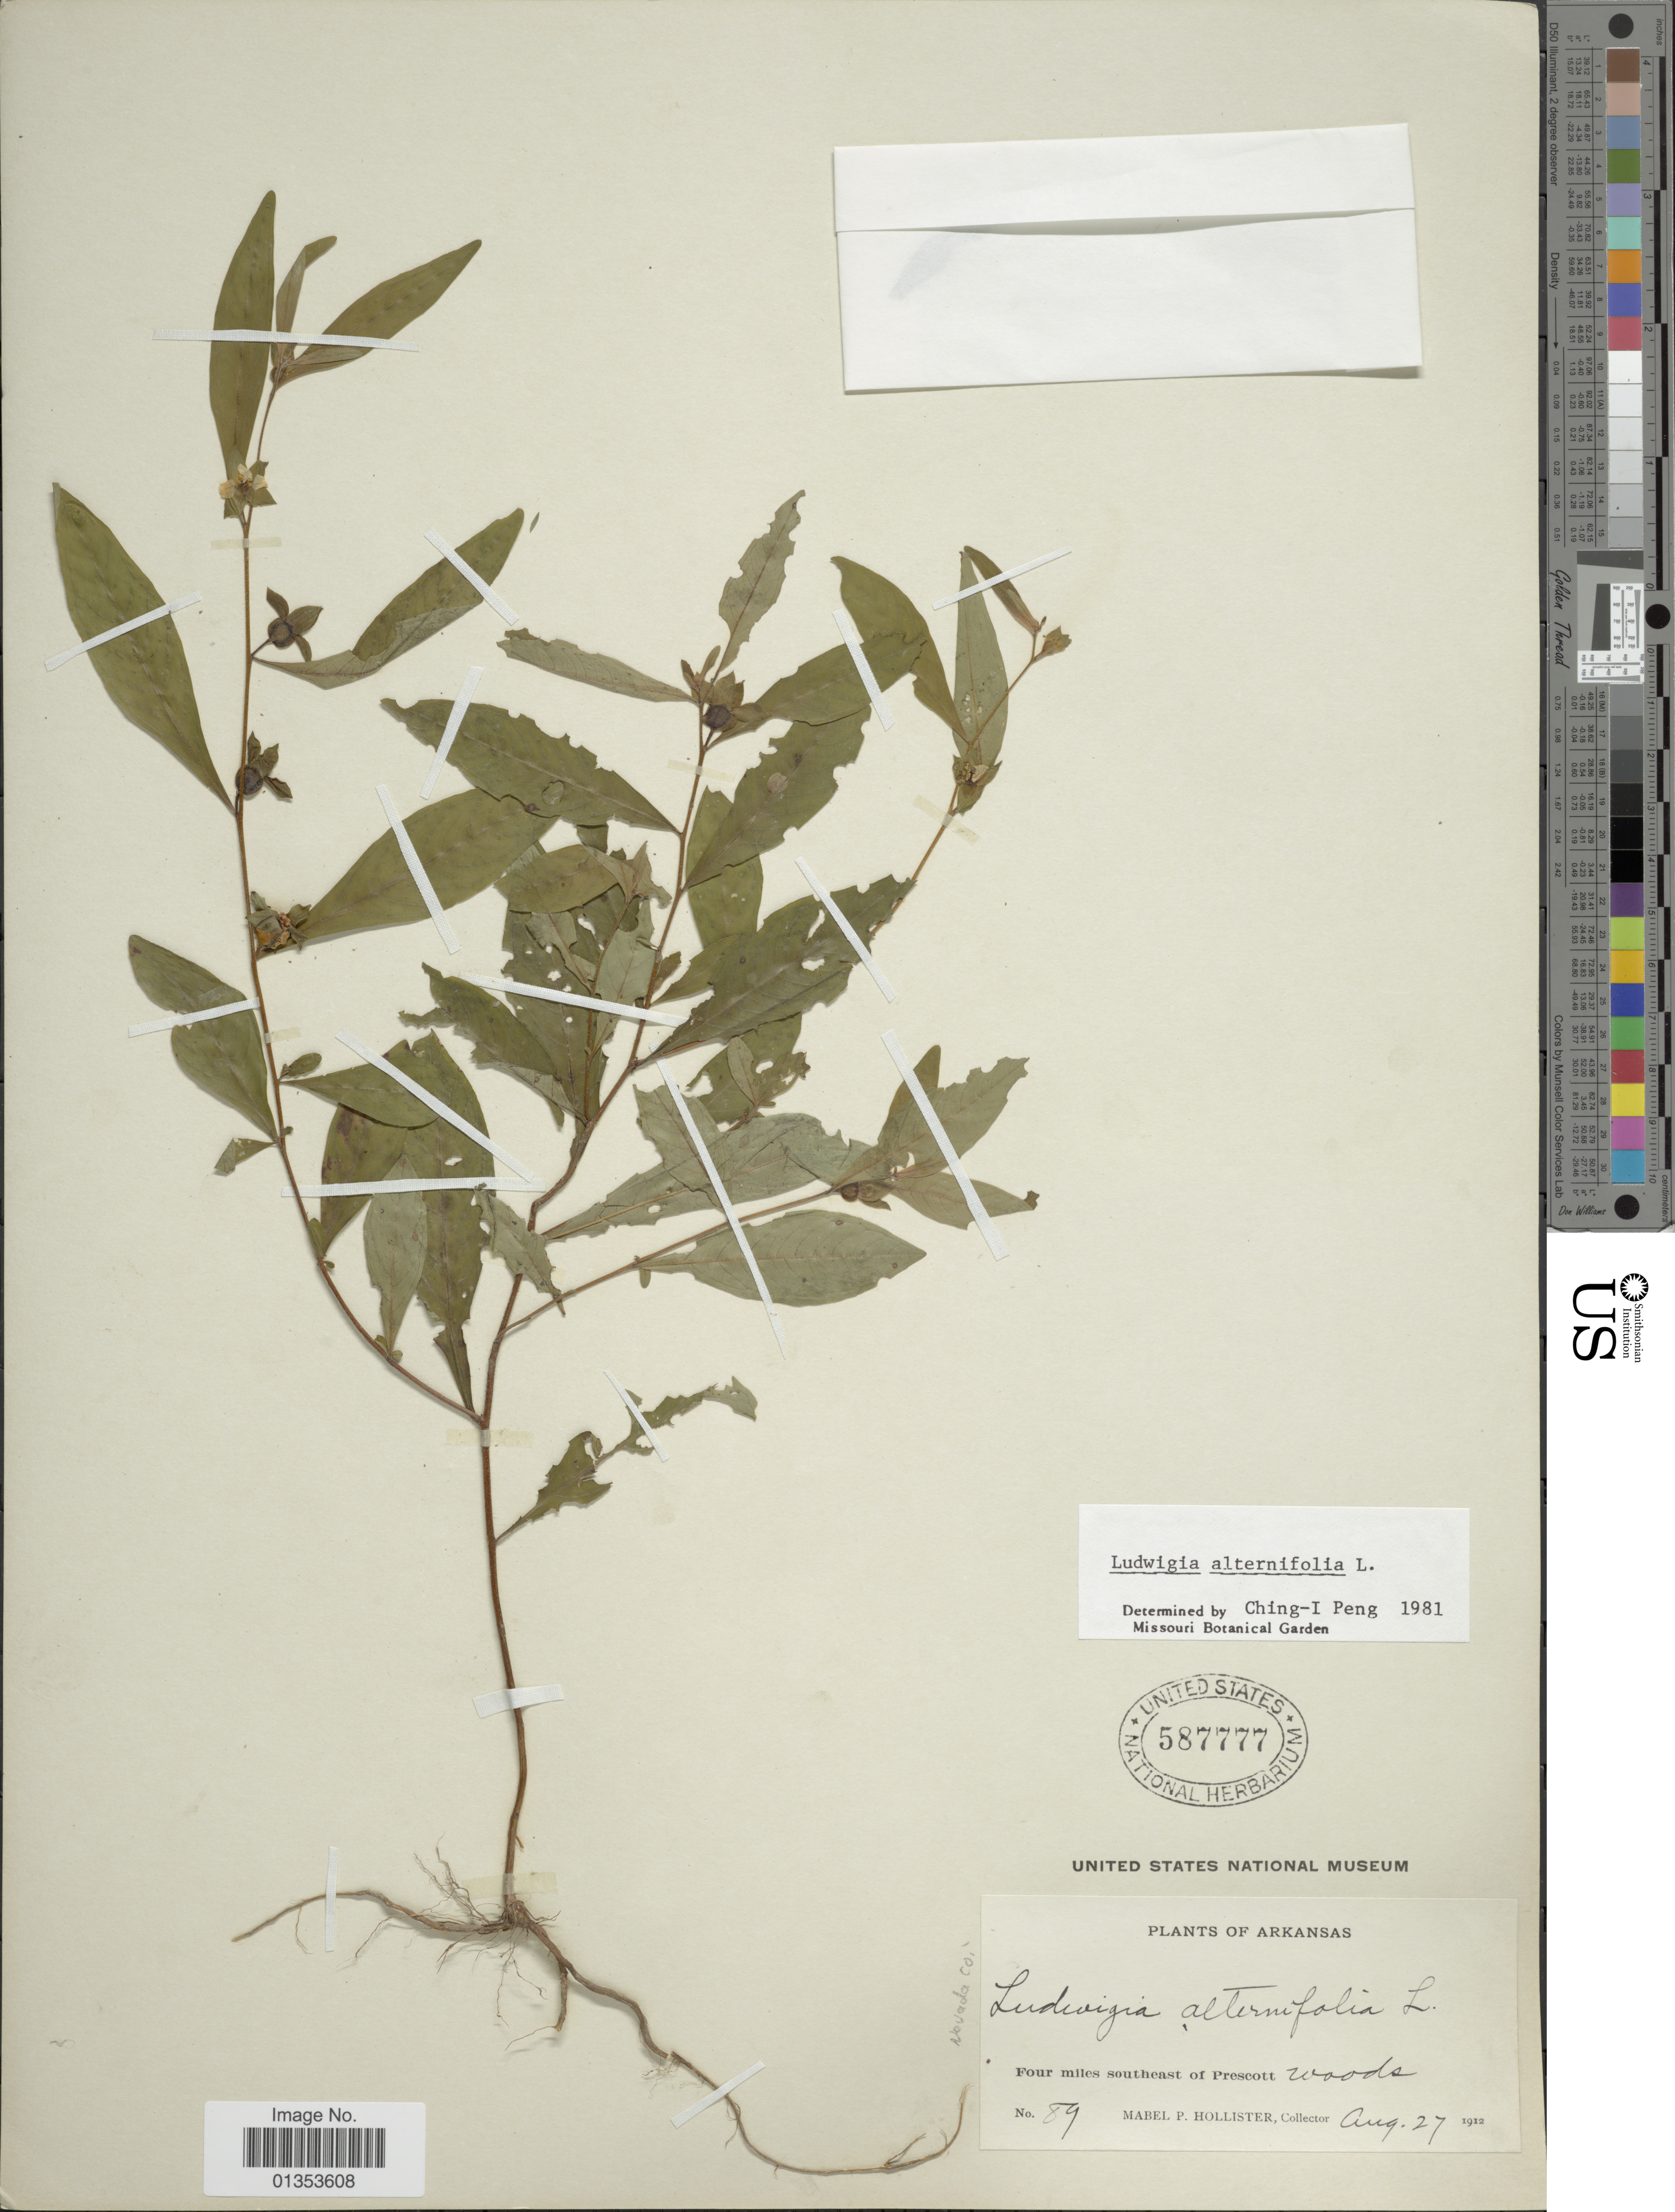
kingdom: Plantae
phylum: Tracheophyta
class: Magnoliopsida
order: Myrtales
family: Onagraceae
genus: Ludwigia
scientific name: Ludwigia alternifolia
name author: L.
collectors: M. Hollister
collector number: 89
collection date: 1912-08-27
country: United States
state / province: Arkansas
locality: Four miles southeast of Prescott woods. Nevada Co.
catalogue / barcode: US 587777